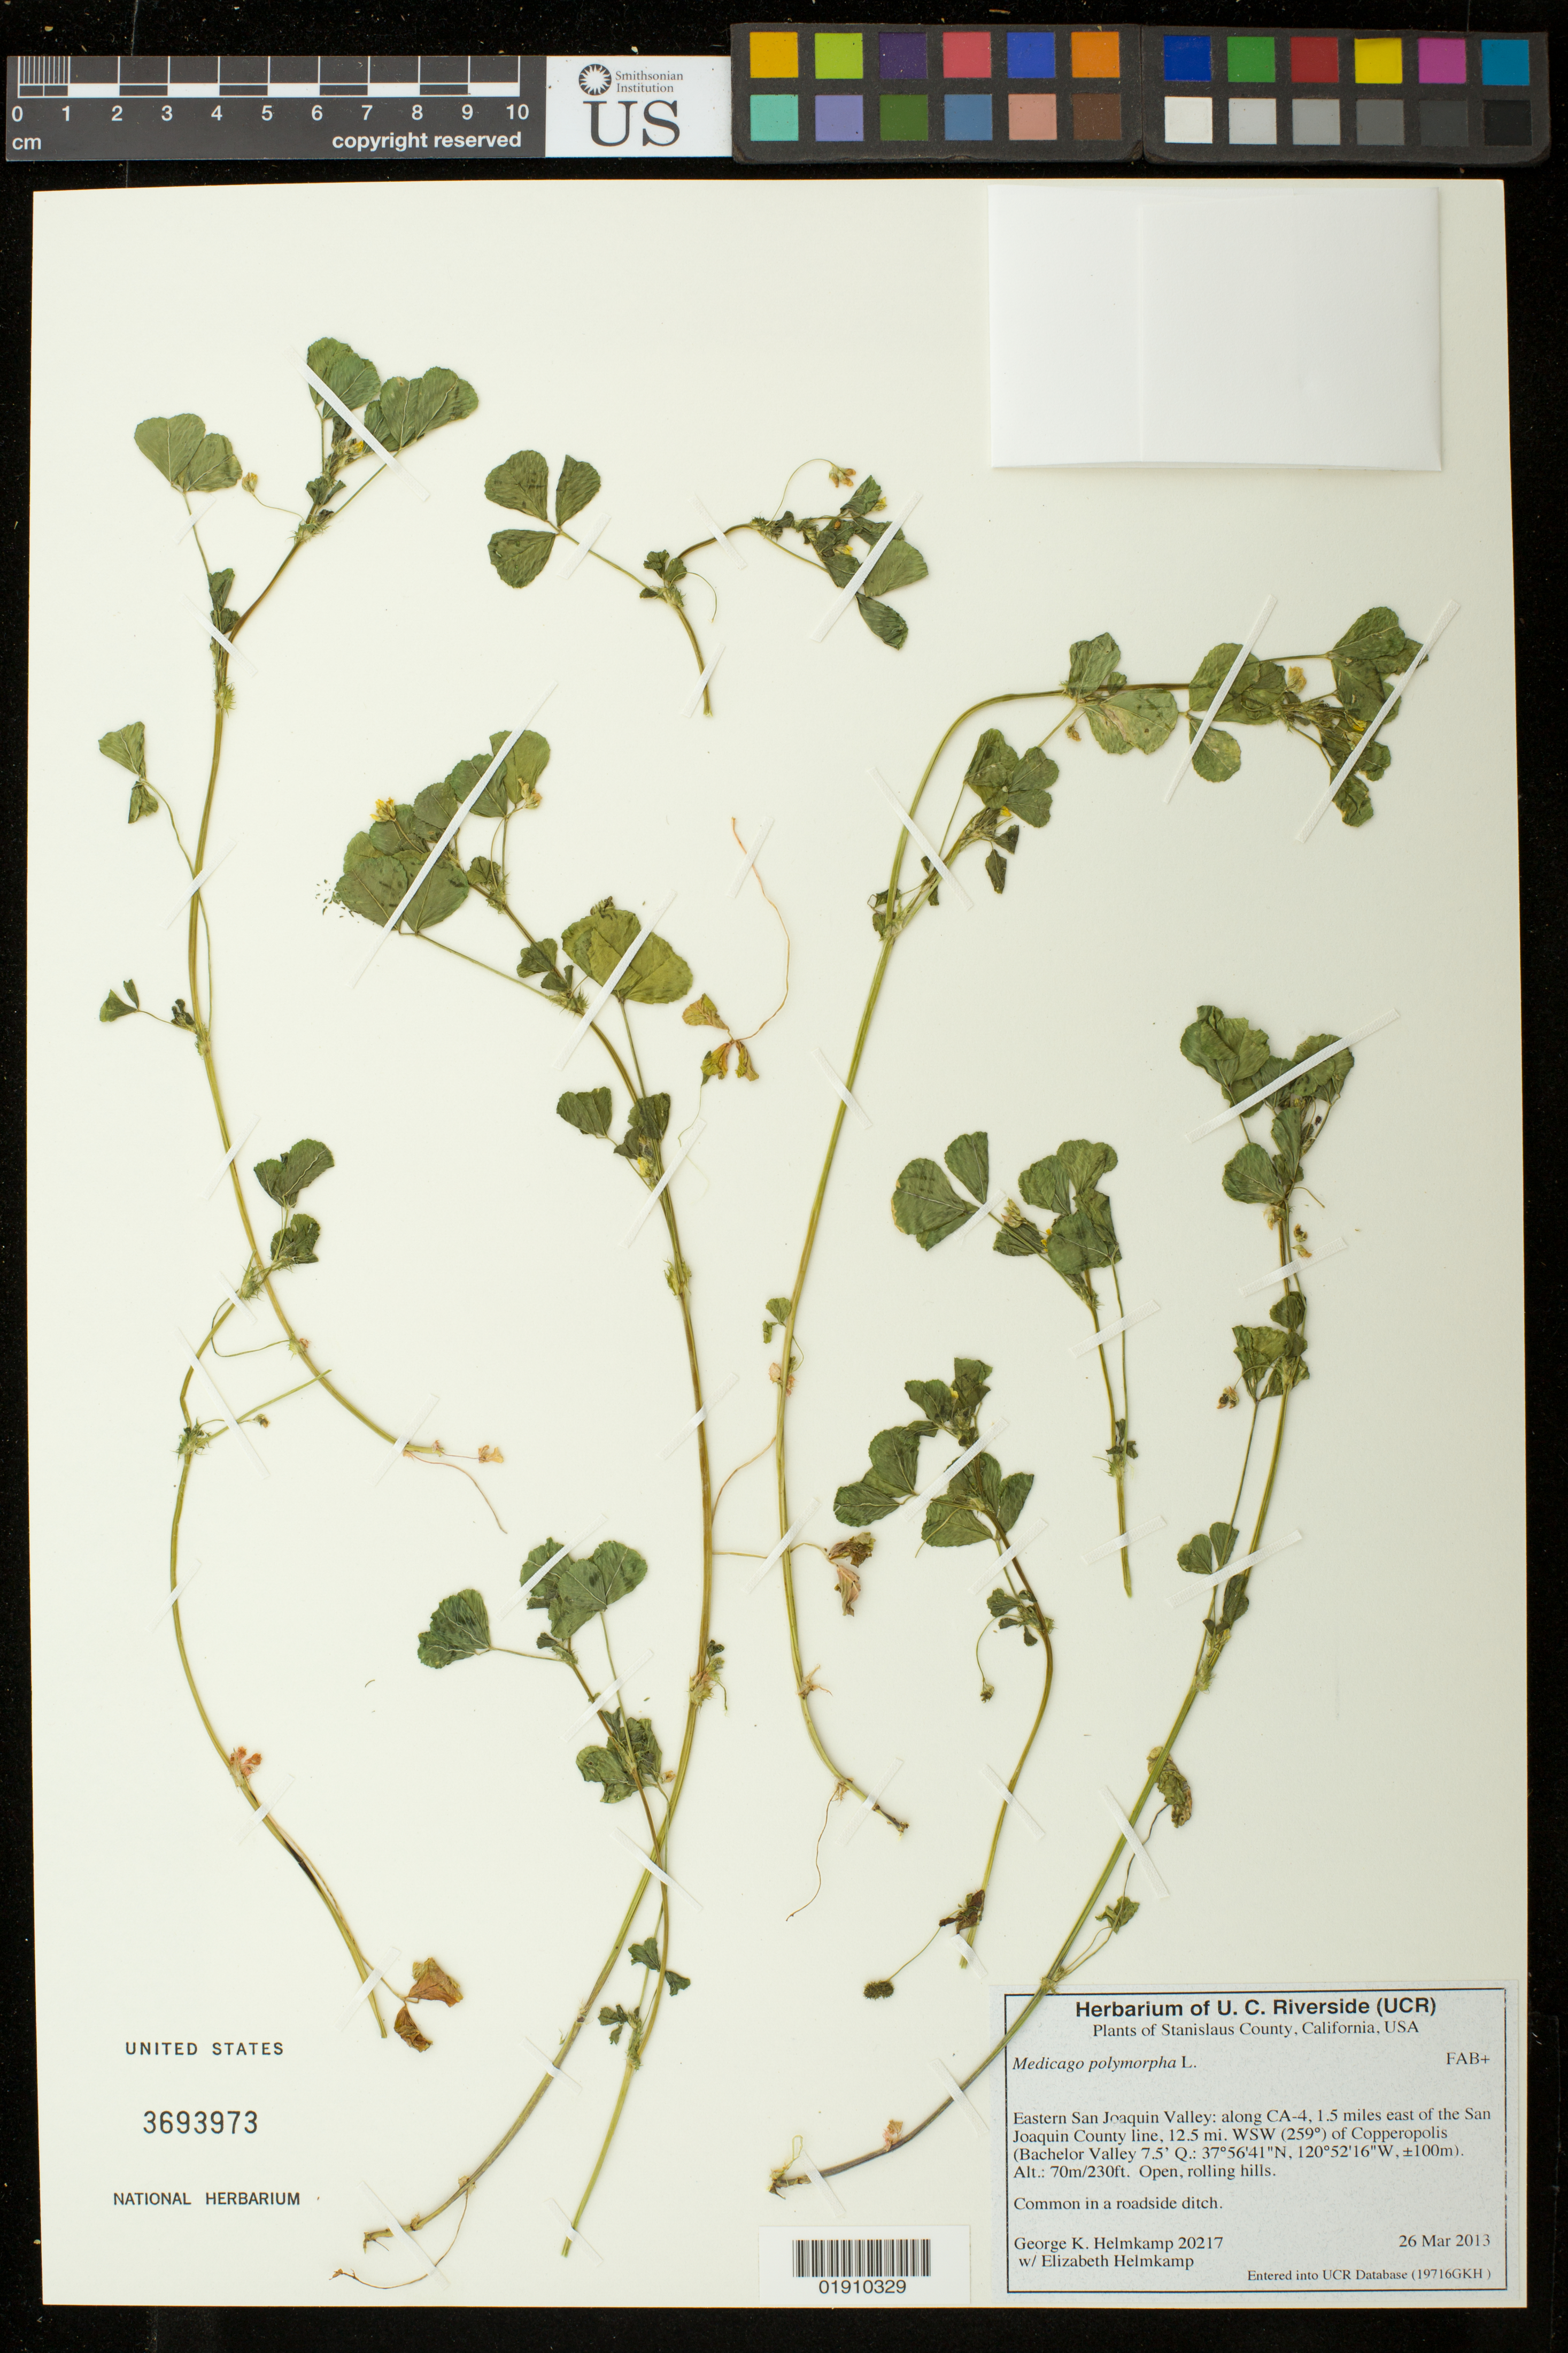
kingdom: Plantae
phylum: Tracheophyta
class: Magnoliopsida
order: Fabales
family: Fabaceae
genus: Medicago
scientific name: Medicago polymorpha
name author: L.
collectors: G. Helmkamp & E. Helmkamp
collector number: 20217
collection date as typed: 26 Mar 2013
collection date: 2013-03-26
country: United States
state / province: California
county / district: Stanislaus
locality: Eastern San Joaquin Valley: along CA-4, 1.5 miles east of the San Joaquin County lilne, 12.5 mi. WSW (259 degrees) of Copperopolis (Bachelor Valley).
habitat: Open, rolling hills. common in a roadside ditch.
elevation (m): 70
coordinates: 37 56 41 N, 120 52 16 W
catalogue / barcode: US 3693973